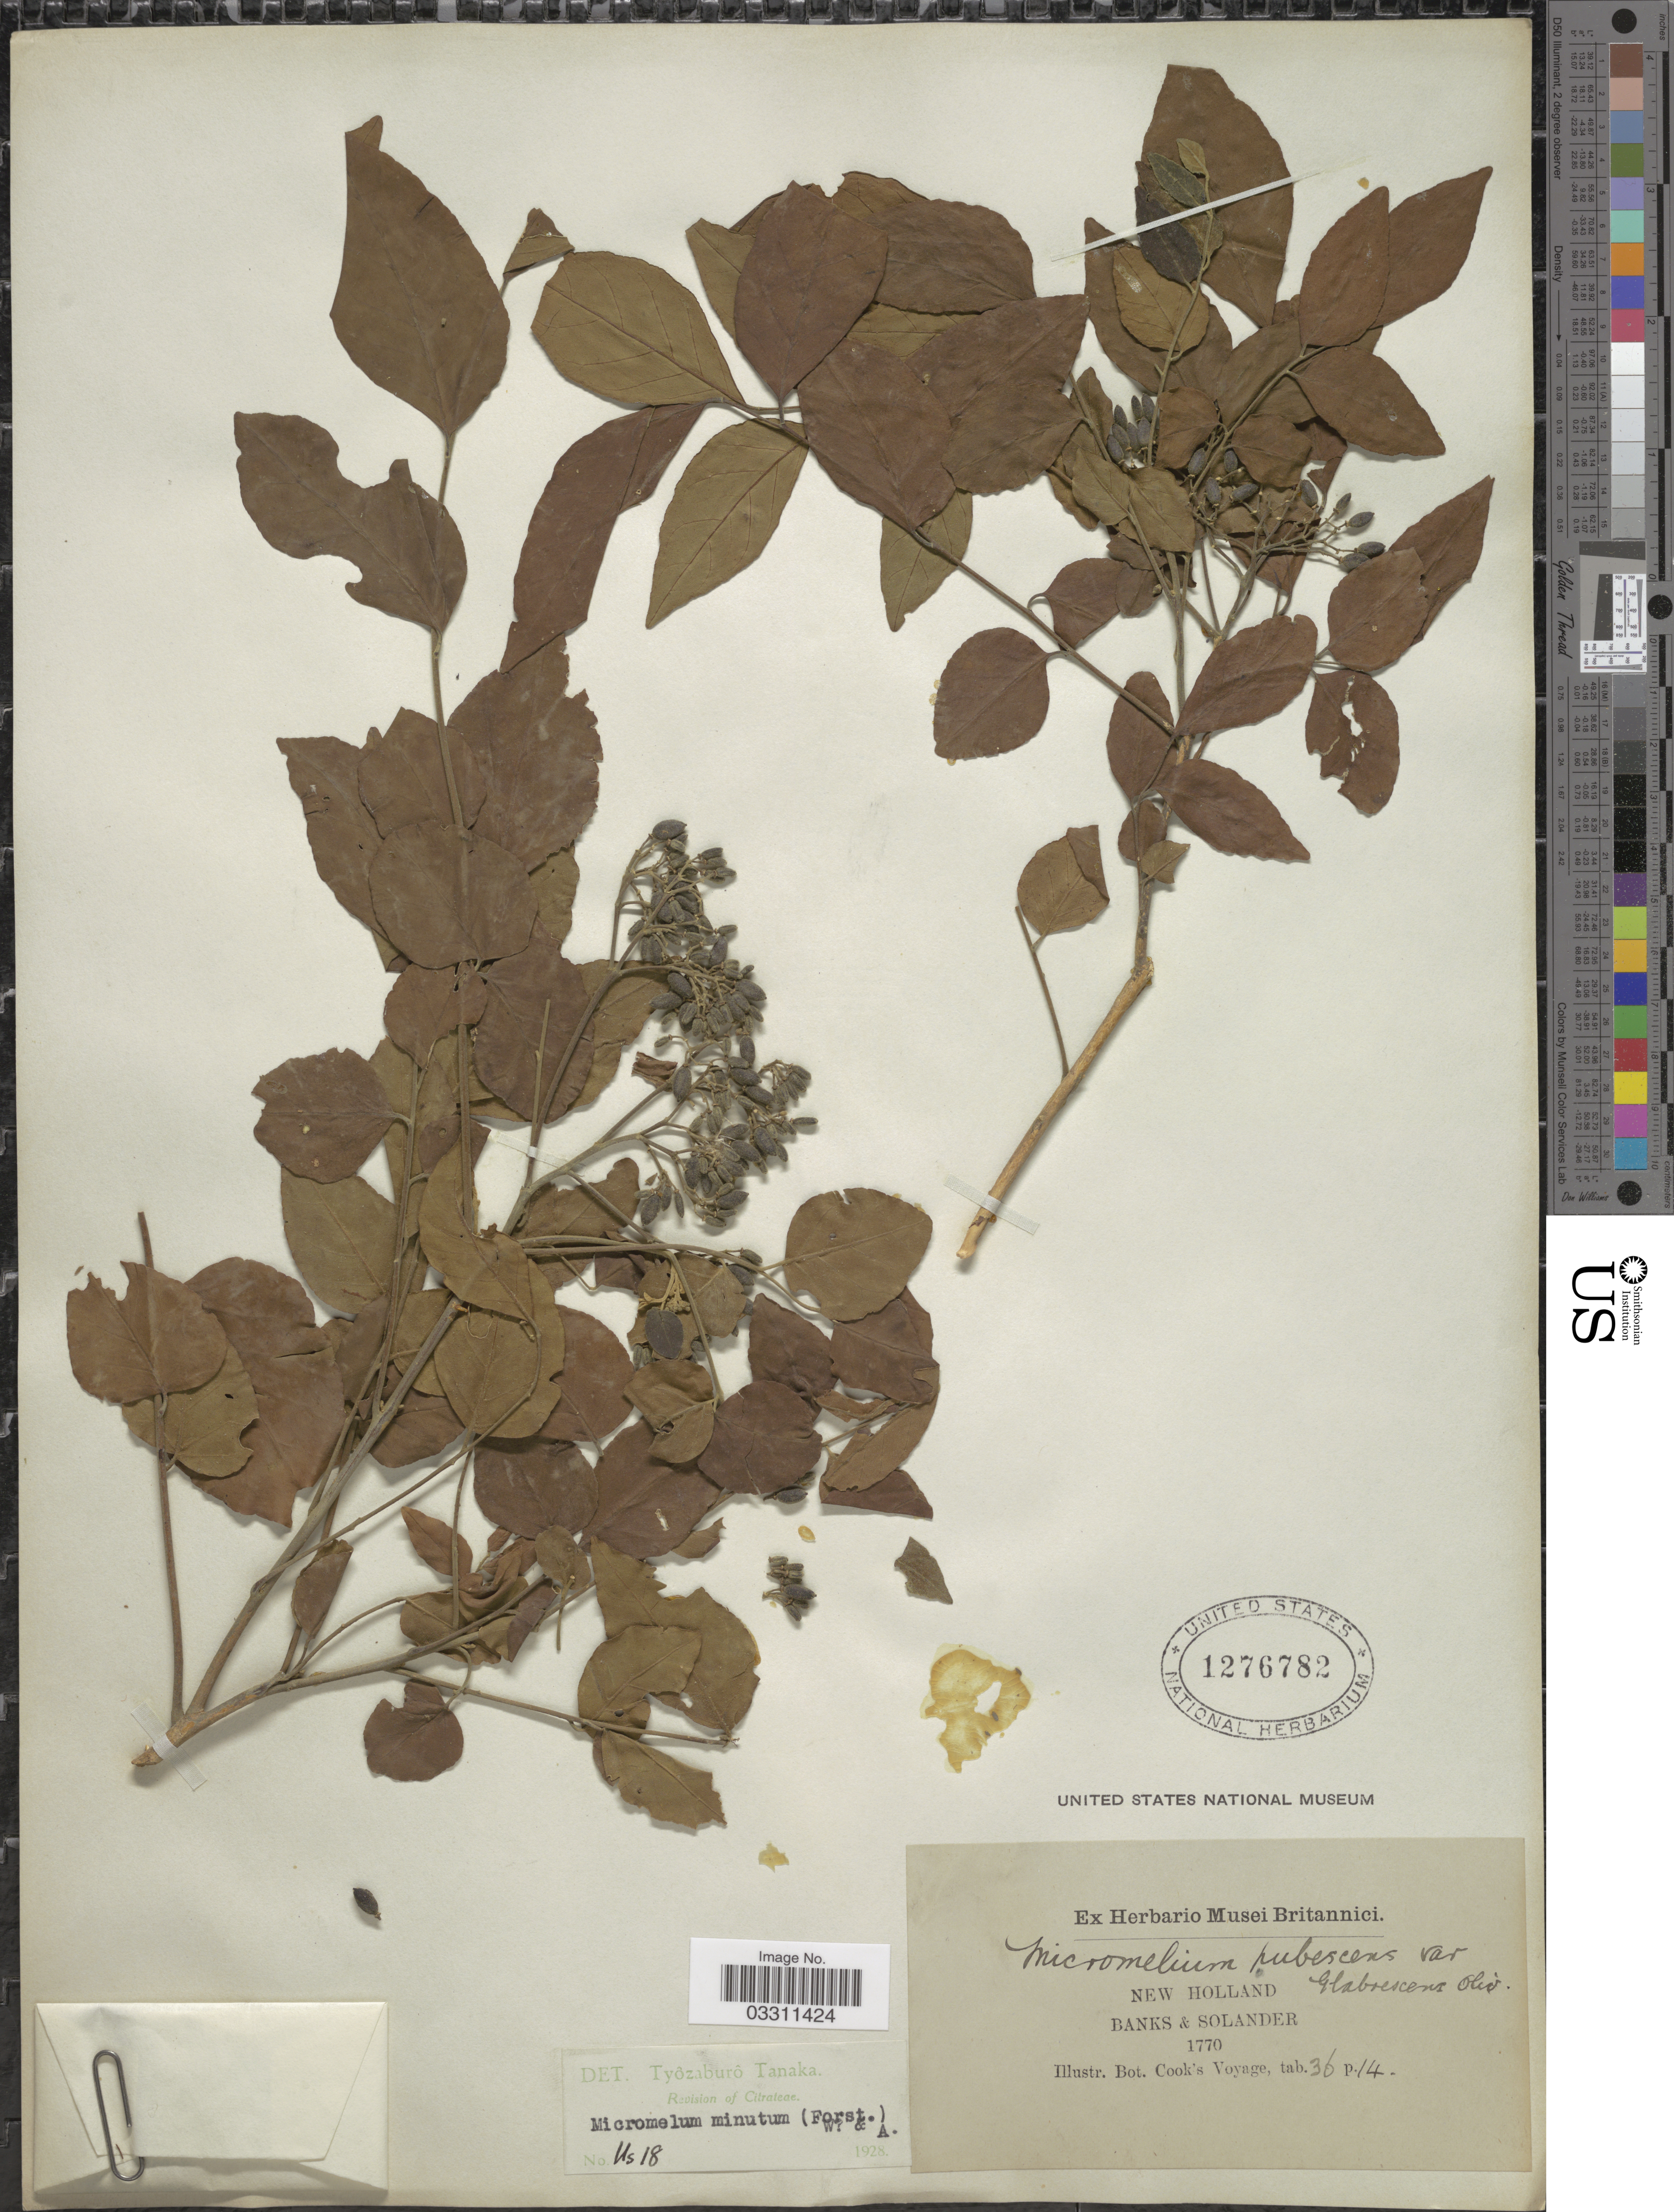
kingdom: Plantae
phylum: Tracheophyta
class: Magnoliopsida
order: Sapindales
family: Rutaceae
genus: Micromelum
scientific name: Micromelum minutum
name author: (G. Forst.) Wight & Arn.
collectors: -- Banks & -- Solander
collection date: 1770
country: Australia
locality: New Holland.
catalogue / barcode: US 1276782